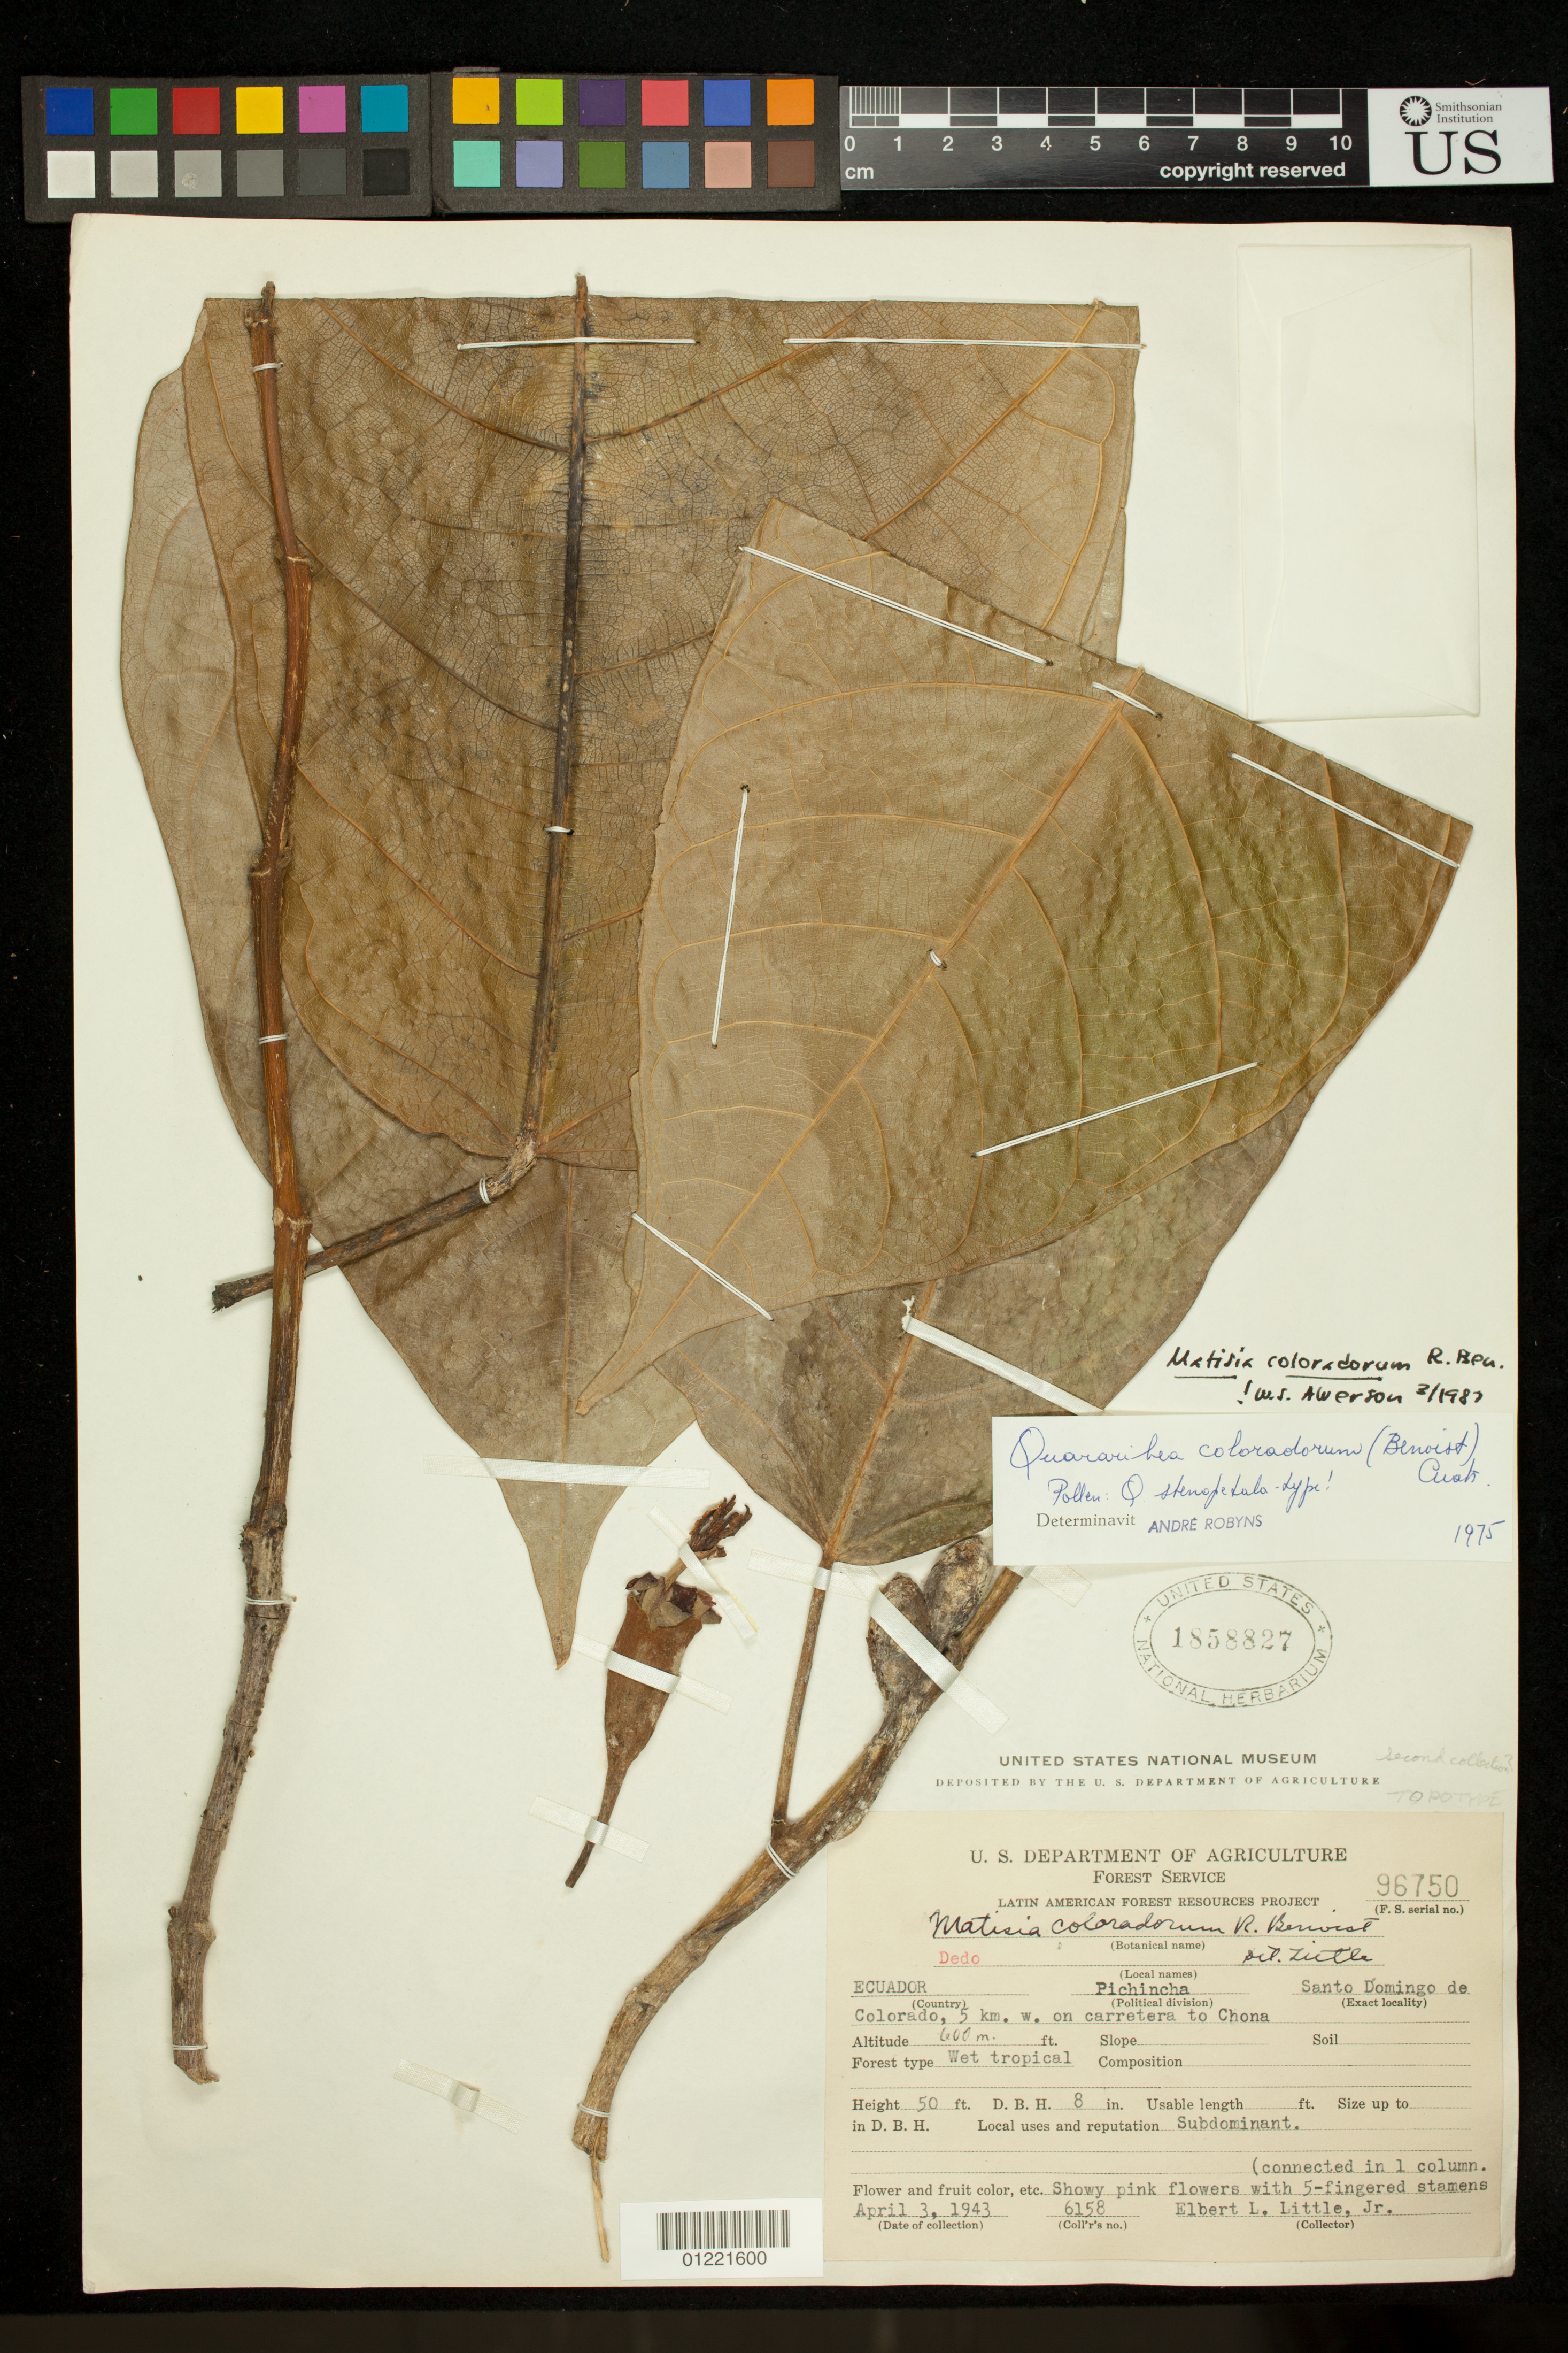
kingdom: Plantae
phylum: Tracheophyta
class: Magnoliopsida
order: Malvales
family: Malvaceae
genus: Matisia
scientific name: Matisia coloradorum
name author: Benoist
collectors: E. L. Little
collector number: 6158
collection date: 1943-04-03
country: Ecuador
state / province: Tsáchilas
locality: Pichincha. Santo Domingo de Colorado, 5 km. w. on carretera to Chona.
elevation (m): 600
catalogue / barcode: US 1858827